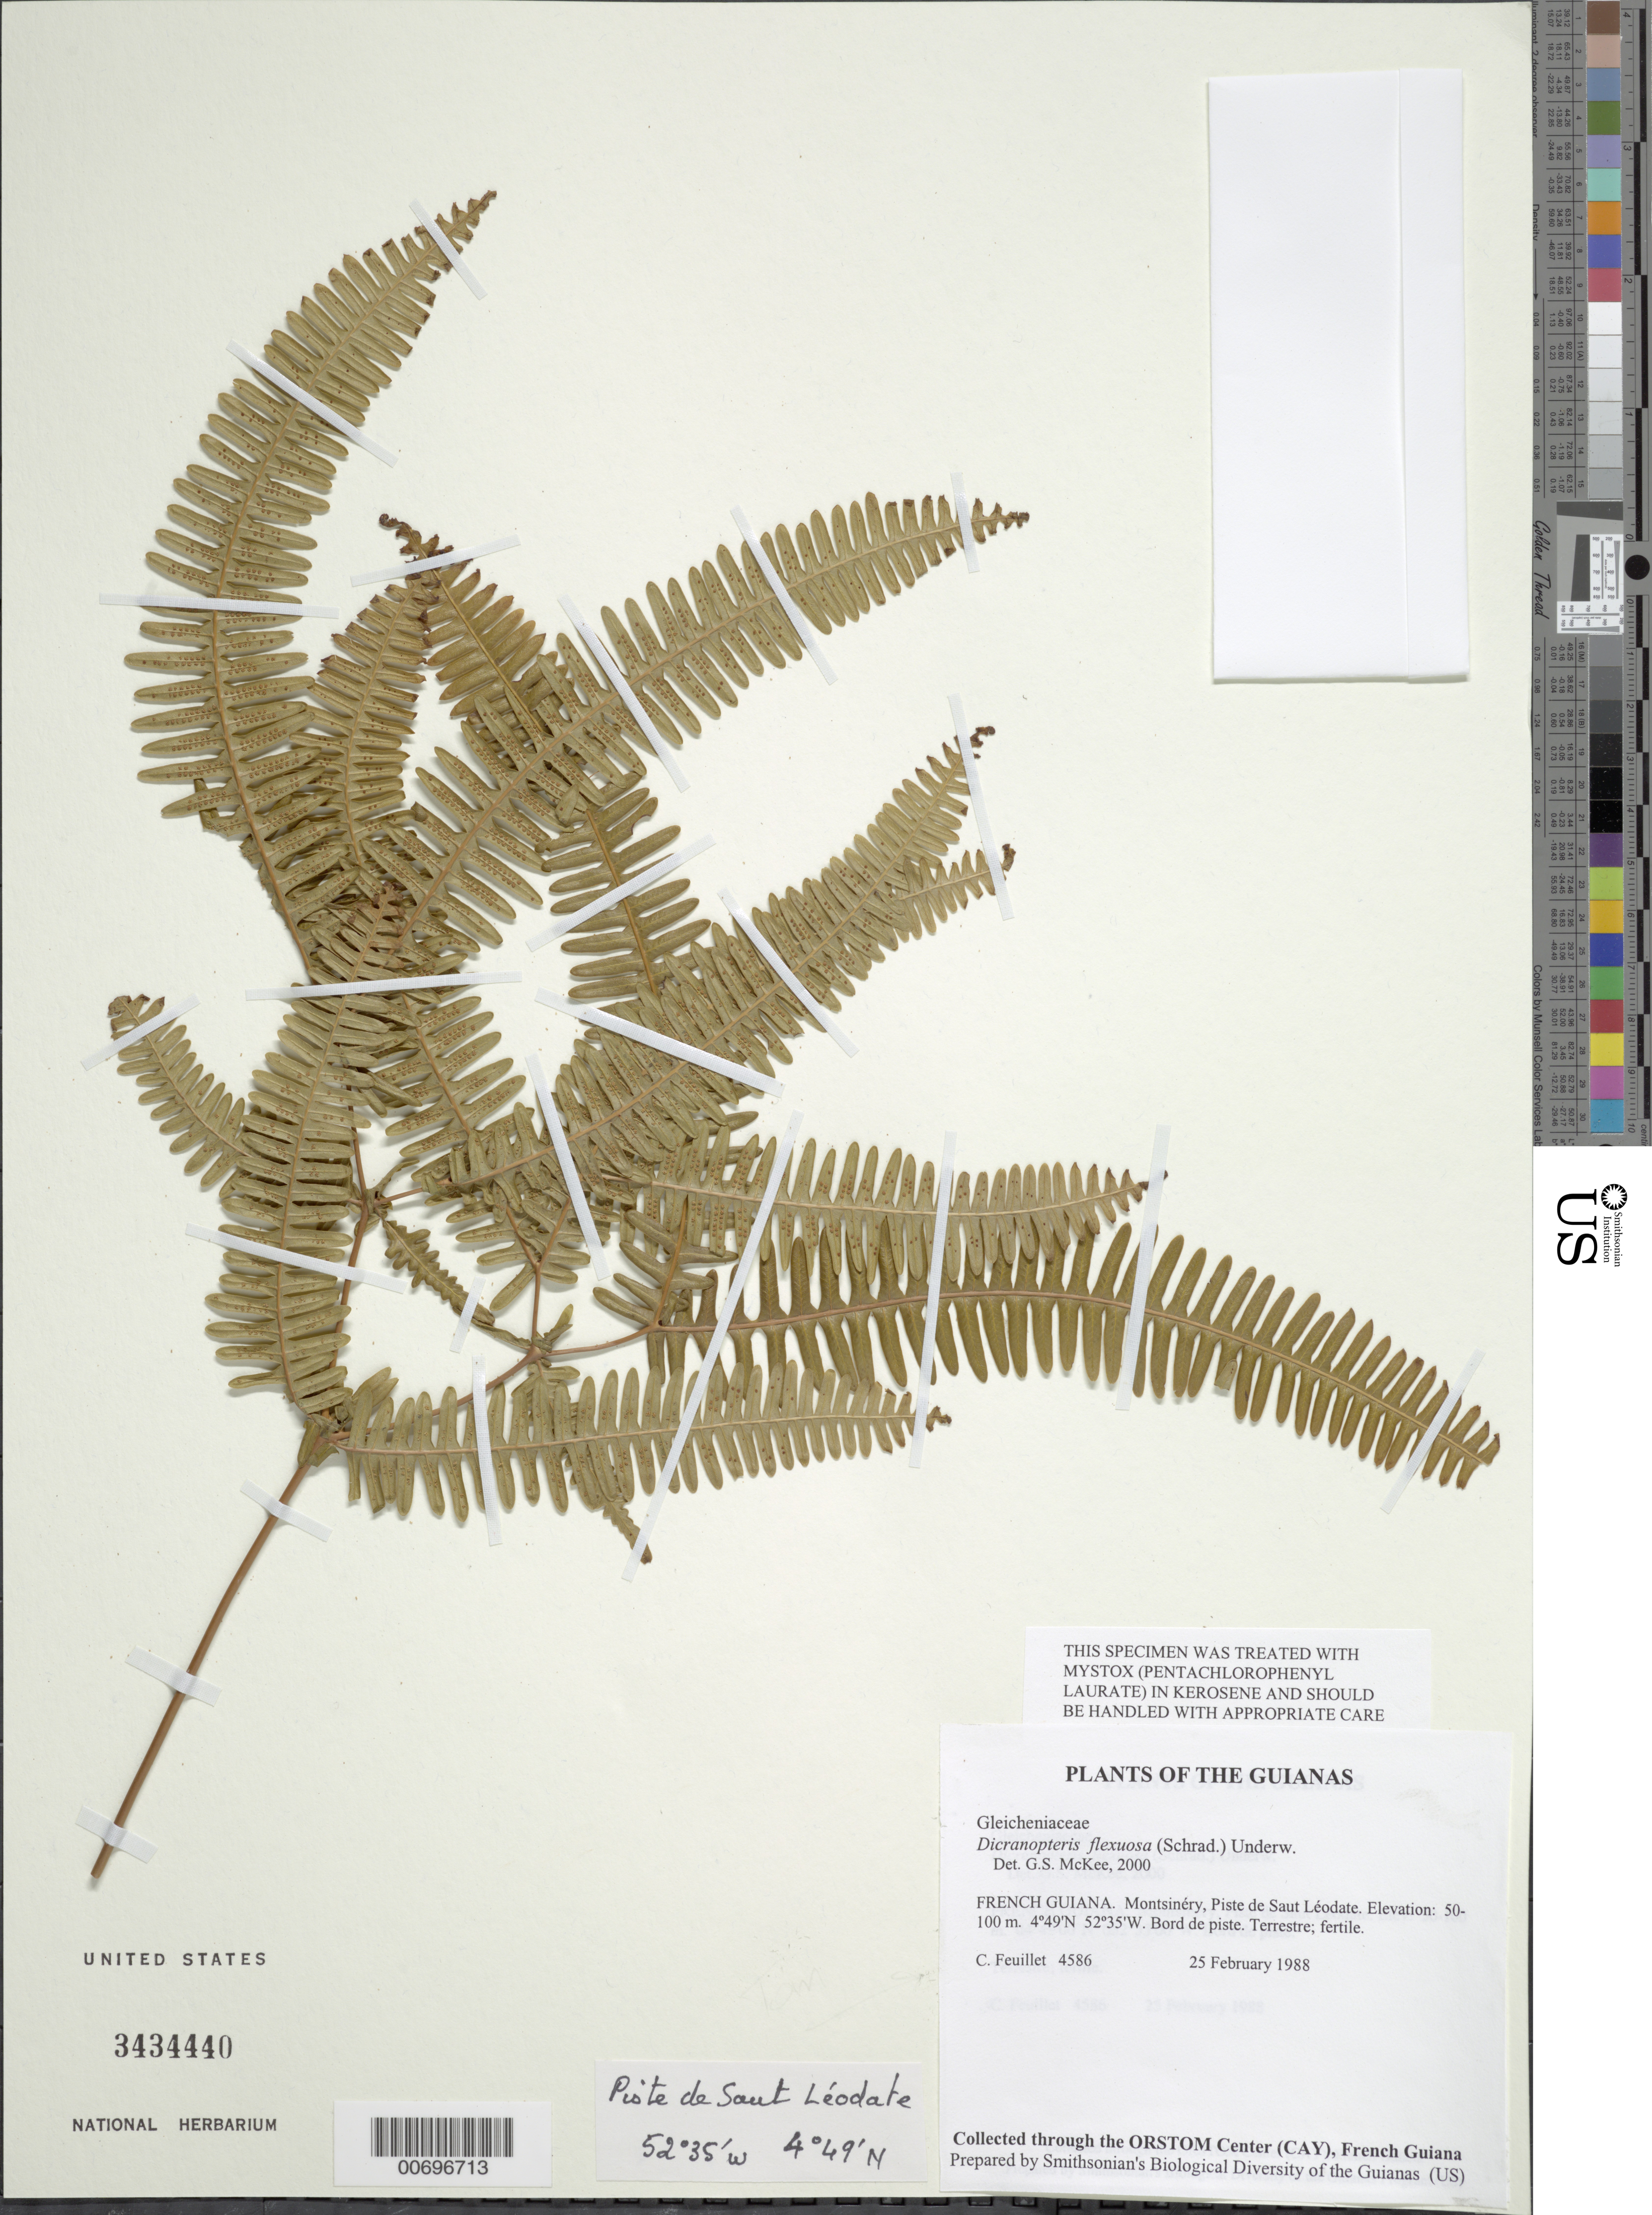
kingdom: Plantae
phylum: Tracheophyta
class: Polypodiopsida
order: Gleicheniales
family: Gleicheniaceae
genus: Dicranopteris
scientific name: Dicranopteris flexuosa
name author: (Schrad.) Underw.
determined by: McKee, G. S., (US), NMNH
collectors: C. Feuillet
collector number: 4586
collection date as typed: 25 Feb1988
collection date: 1988-02-25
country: French Guiana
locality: Montsinéry, Piste de Saut Léodate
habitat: Bord de piste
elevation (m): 50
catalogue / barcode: US 3434440